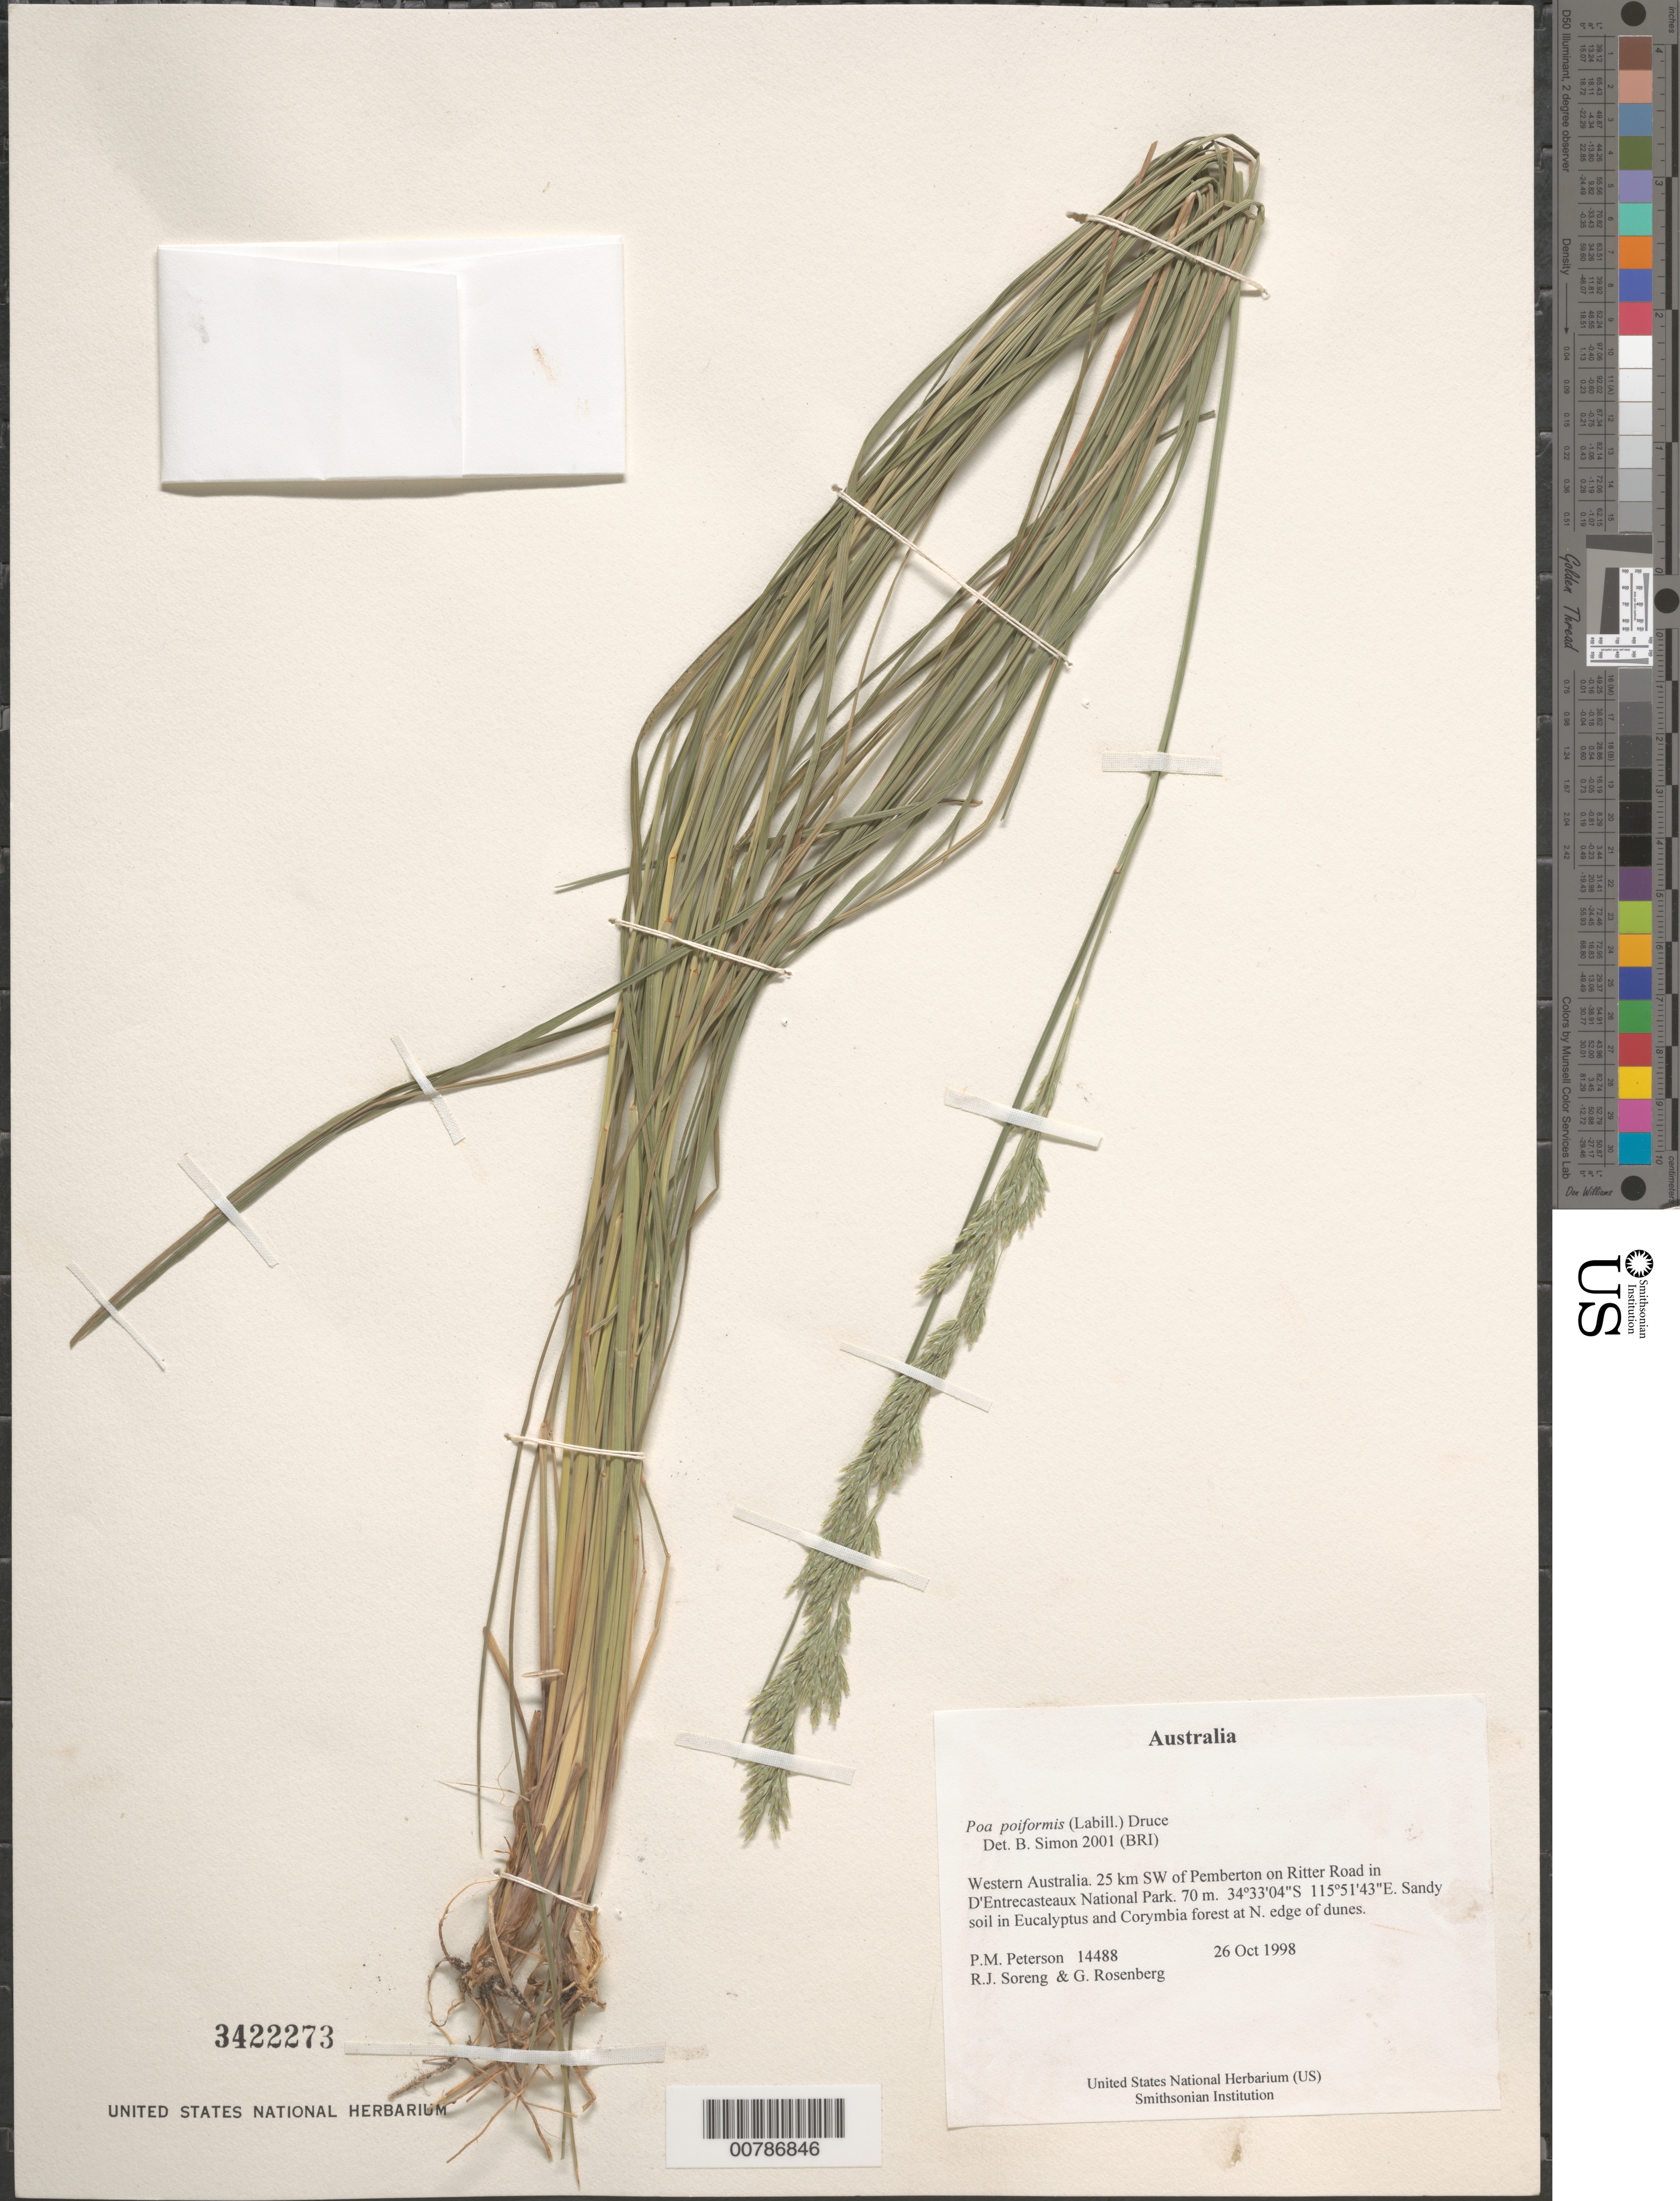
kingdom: Plantae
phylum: Tracheophyta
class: Liliopsida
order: Poales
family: Poaceae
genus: Poa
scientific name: Poa poiformis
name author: (Labill.) Druce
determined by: Simon, B.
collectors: P. M. Peterson, R. J. Soreng & G. Rosenberg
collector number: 14488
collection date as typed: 26 Oct 1998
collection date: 1998-10-26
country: Australia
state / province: Western Australia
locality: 25 km SW of Pemberton on Ritter Road in D'Entrecasteaux National Park.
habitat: Sandy soil in Eucalyptus and Corymbia forest at N. edge of dunes.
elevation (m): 70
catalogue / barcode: US 3422273